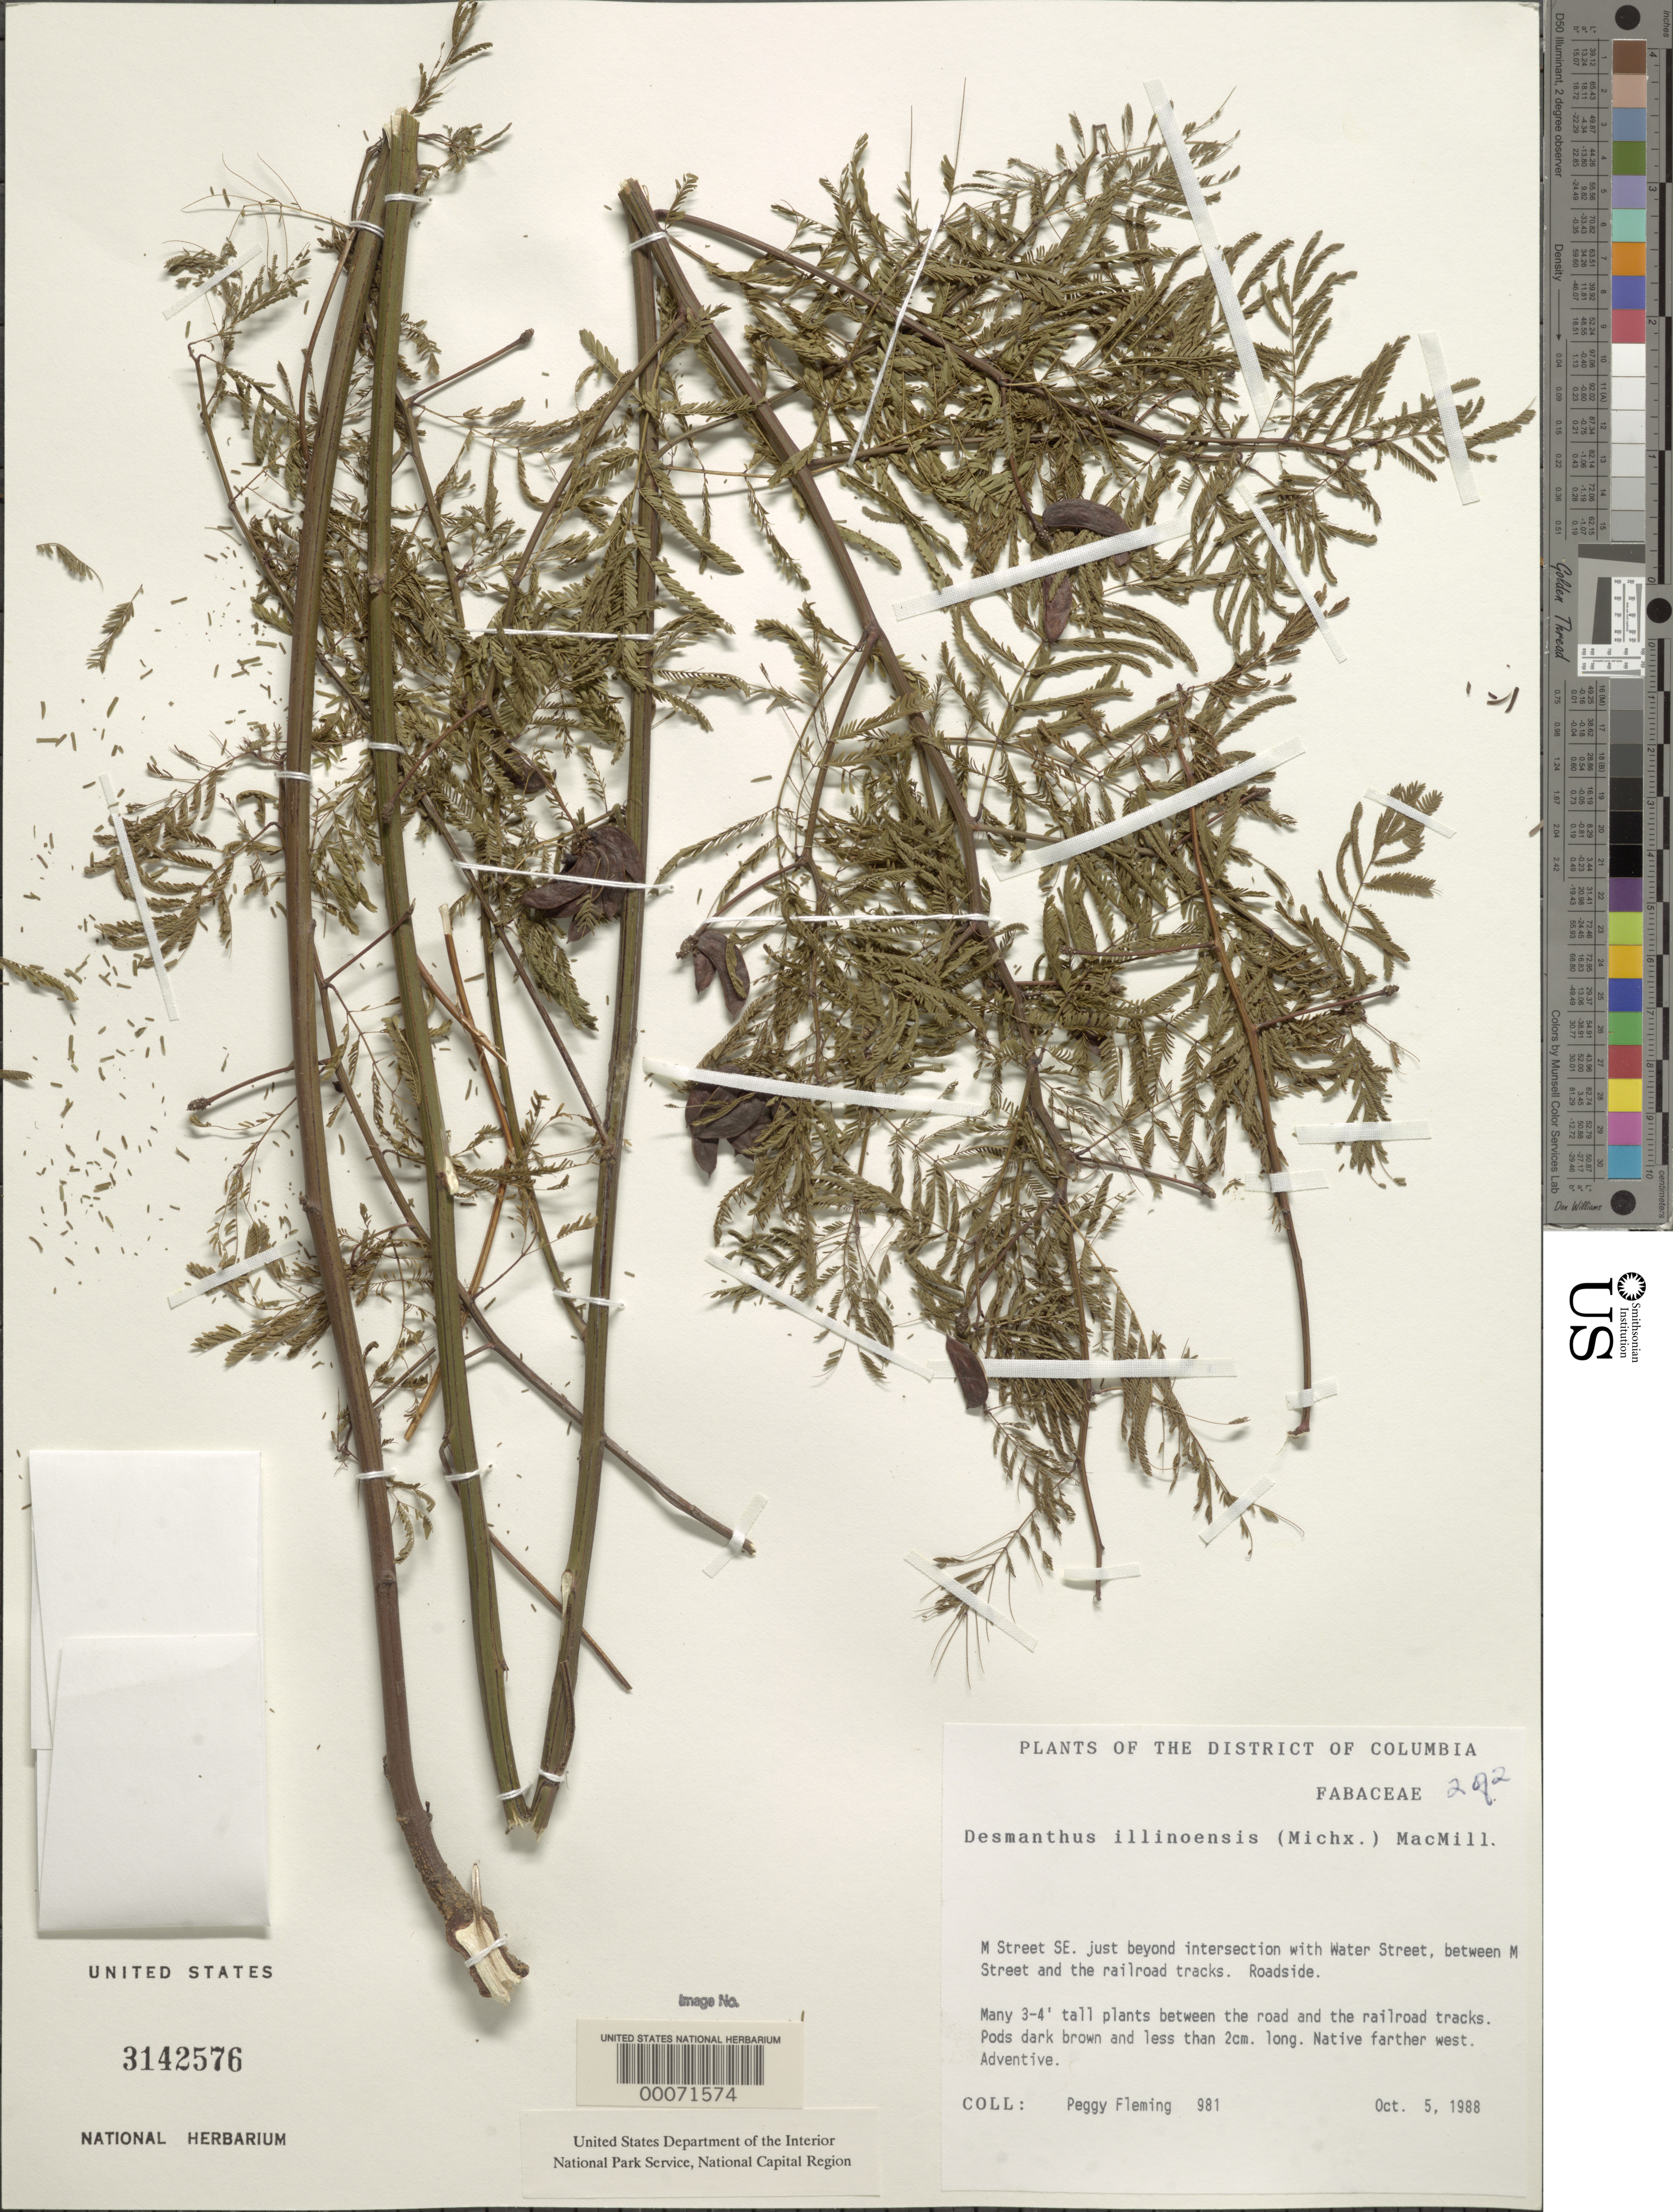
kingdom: Plantae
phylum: Tracheophyta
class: Magnoliopsida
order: Fabales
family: Fabaceae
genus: Desmanthus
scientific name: Desmanthus illinoensis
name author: (Michx.) MacMill.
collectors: P. Fleming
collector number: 981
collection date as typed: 05 Oct 1988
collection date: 1988-10-05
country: United States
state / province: District of Columbia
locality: M Street, SE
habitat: Roadside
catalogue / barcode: US 3142576